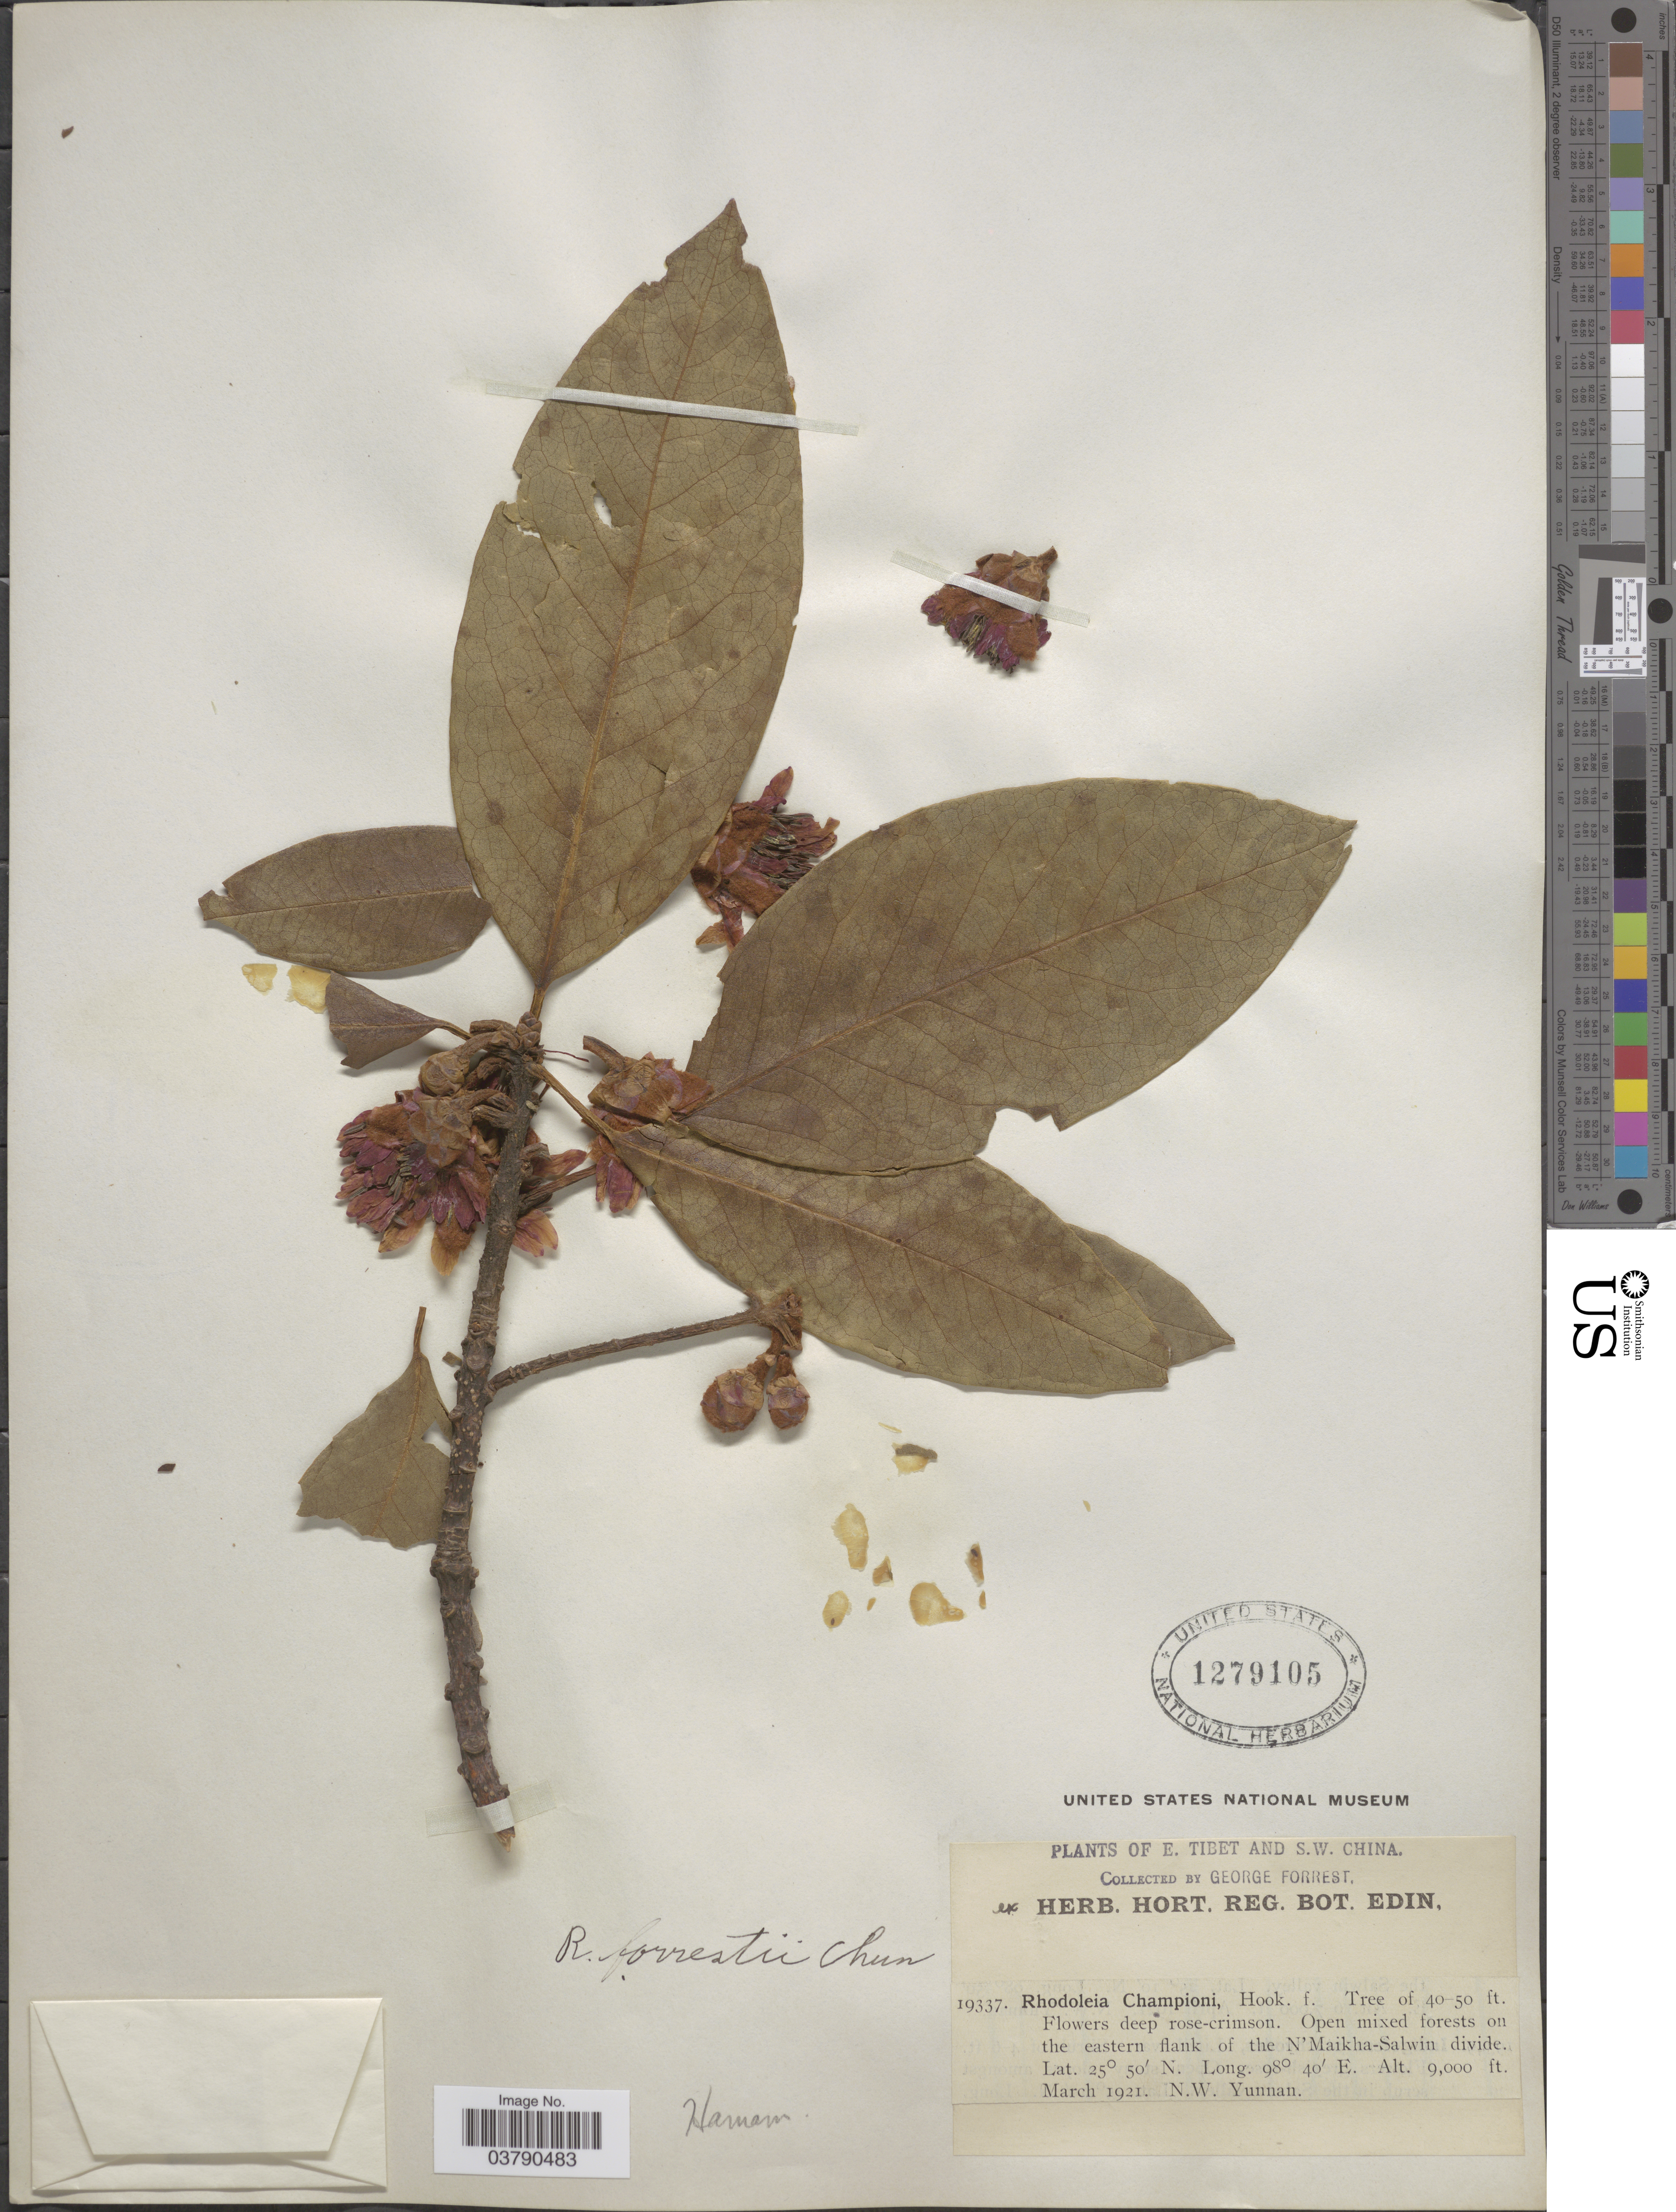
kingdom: Plantae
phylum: Tracheophyta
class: Magnoliopsida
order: Saxifragales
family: Hamamelidaceae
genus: Rhodoleia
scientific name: Rhodoleia forrestii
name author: Chun ex Exell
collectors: G. Forrest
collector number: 19337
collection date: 1921-03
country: China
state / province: Yunnan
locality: S.W. China. On the eastern flank of the N'Maikha-Salwin divide. N.W. Yunnan.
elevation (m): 2743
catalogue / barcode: US 1279105